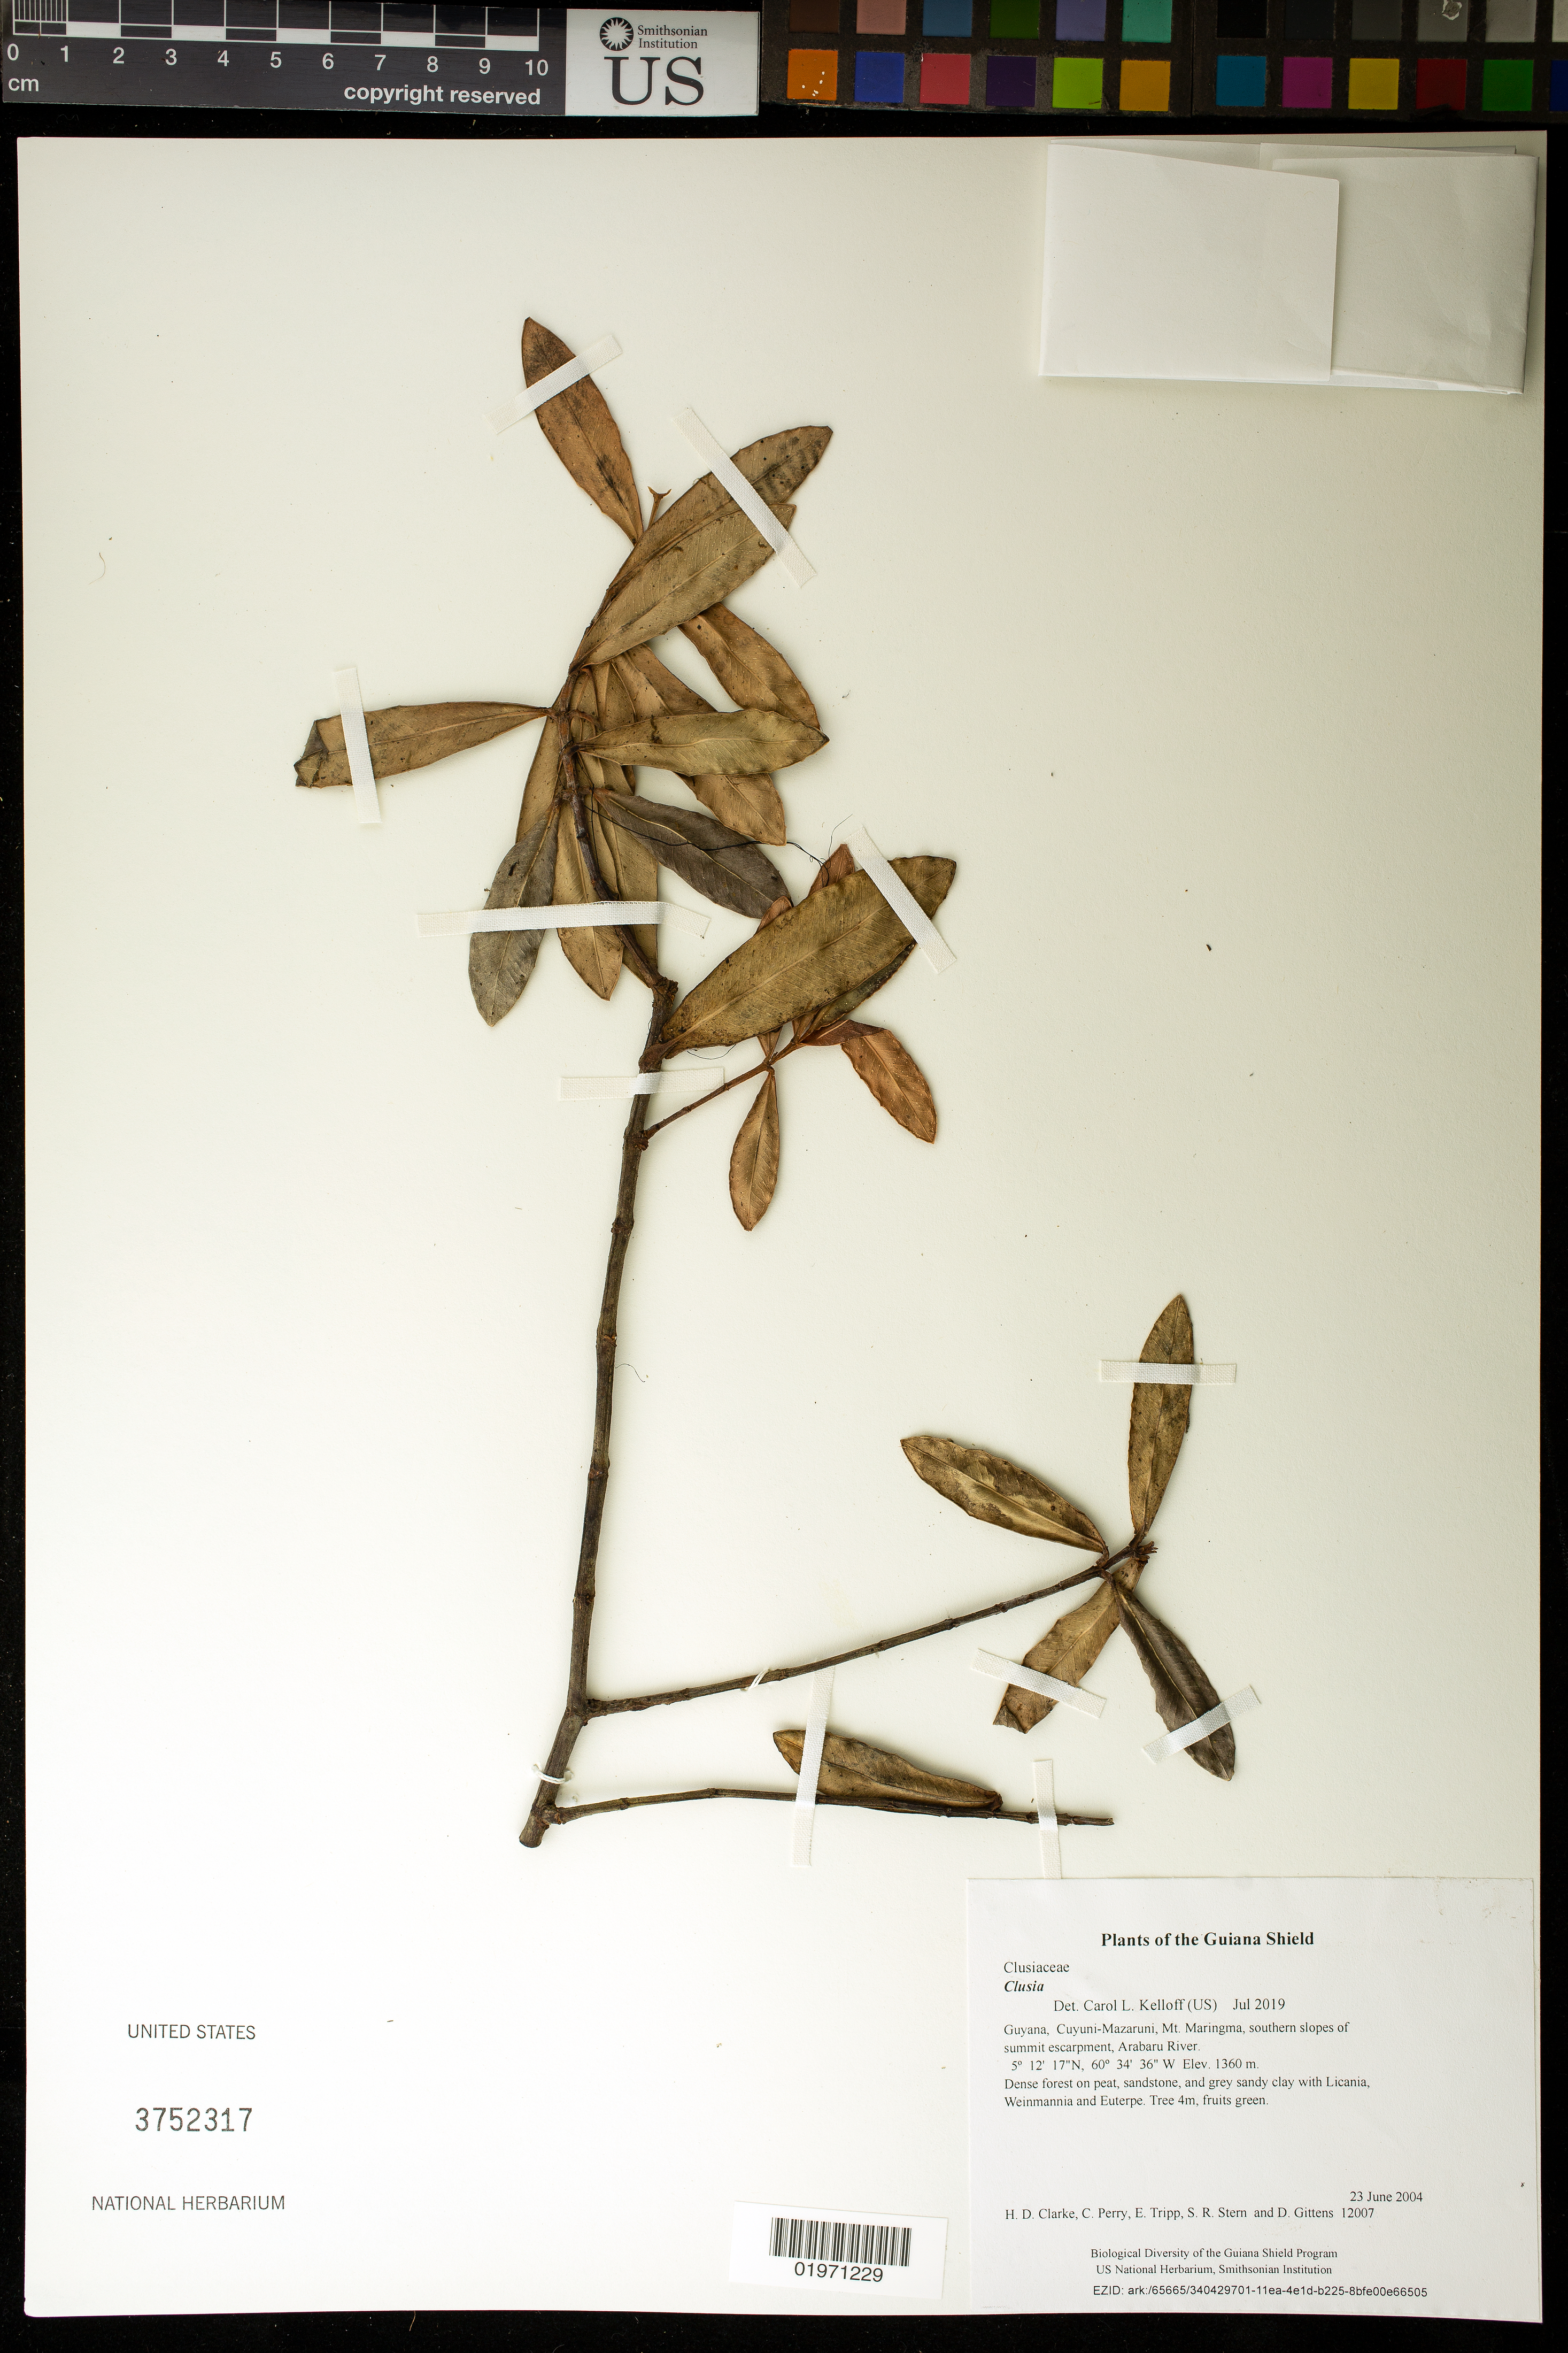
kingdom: Plantae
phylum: Tracheophyta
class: Magnoliopsida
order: Malpighiales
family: Clusiaceae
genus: Clusia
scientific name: Clusia sp.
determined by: Kelloff, Carol L., (US), Smithsonian Institution - National Museum of Natural History (UNITED STATES)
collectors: H. D. Clarke, C. Perry, E. Tripp, S. R. Stern & D. Gittens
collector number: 12007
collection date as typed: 23 June 2004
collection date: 2004-06-23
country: Guyana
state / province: Cuyuni-Mazaruni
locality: Mt. Maringma, southern slopes of summit escarpment, Arabaru River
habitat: Dense forest on peat, sandstone, and grey sandy clay with Licania, Weinmannia and Euterpe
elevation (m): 1360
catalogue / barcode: US 3752317